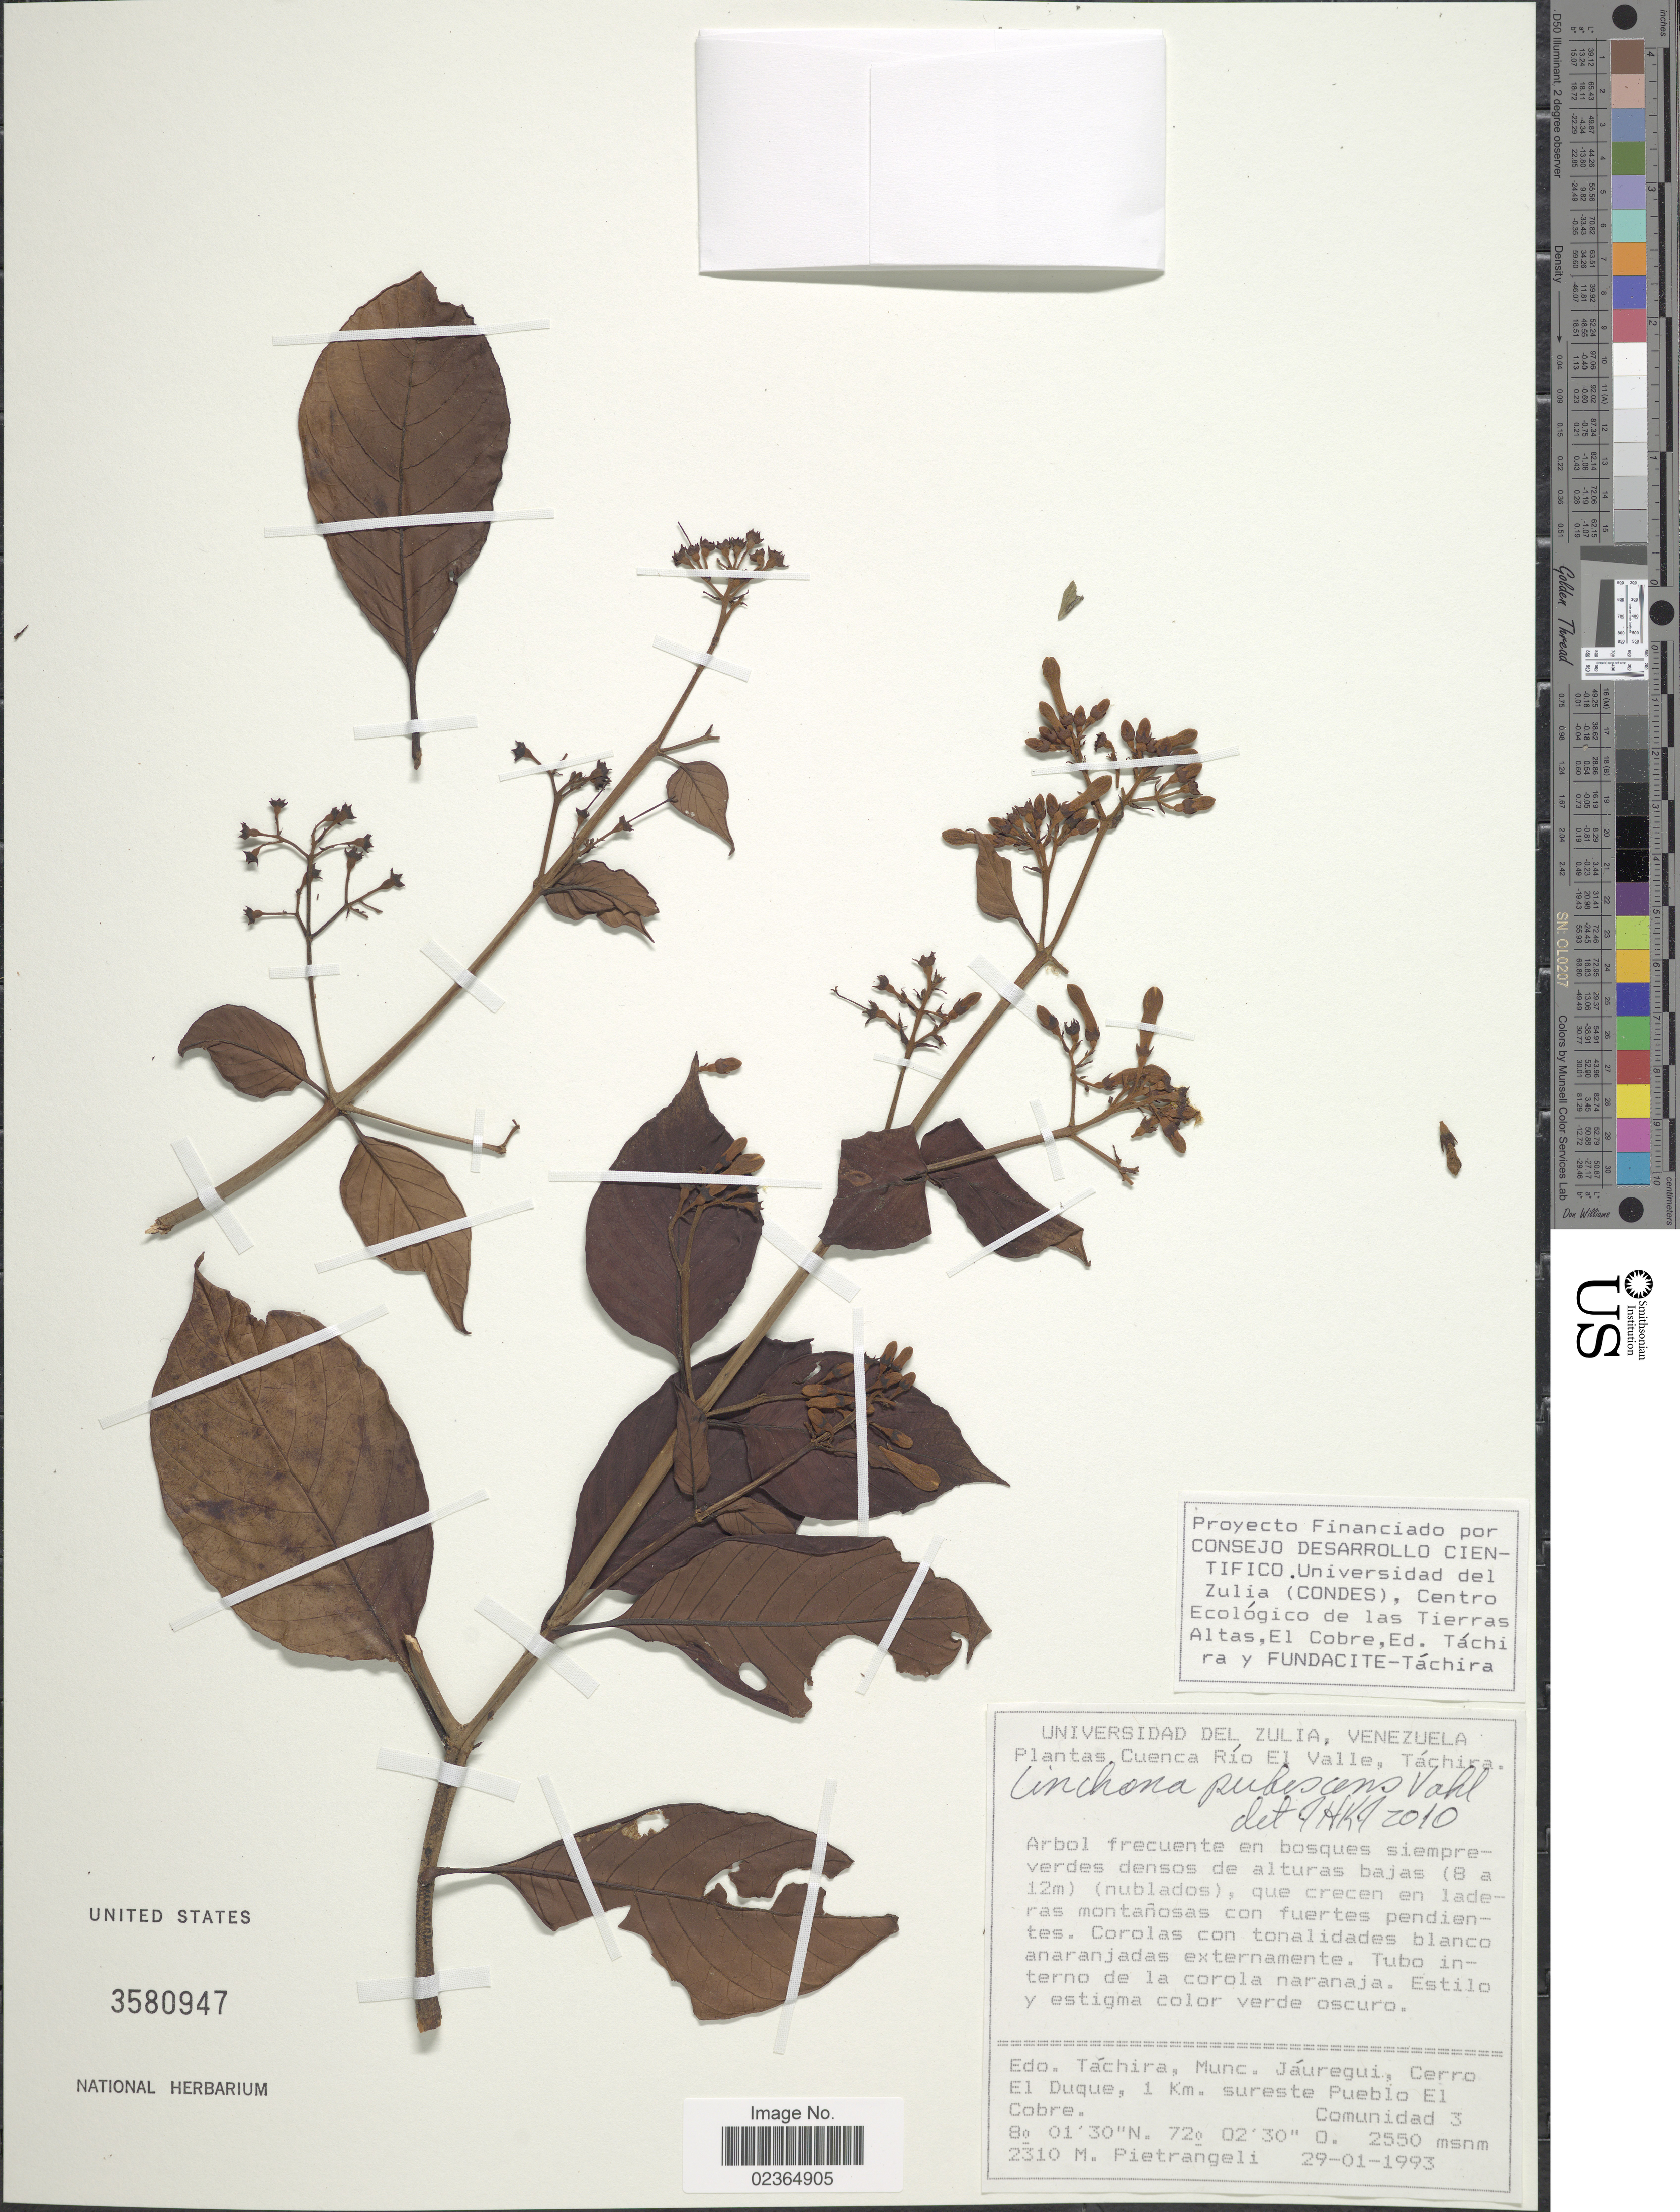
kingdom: Plantae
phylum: Tracheophyta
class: Magnoliopsida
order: Gentianales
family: Rubiaceae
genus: Cinchona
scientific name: Cinchona pubescens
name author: Vahl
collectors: M. Pietrangeli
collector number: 2310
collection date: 1993-01-29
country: Venezuela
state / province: Tachira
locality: Cuenca Río El Valle. Munc. Jáuregui, Cerro El Duque, 1 Km. sureste Pueblo El Cobre. Comunidad 3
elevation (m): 2550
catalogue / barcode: US 3580947